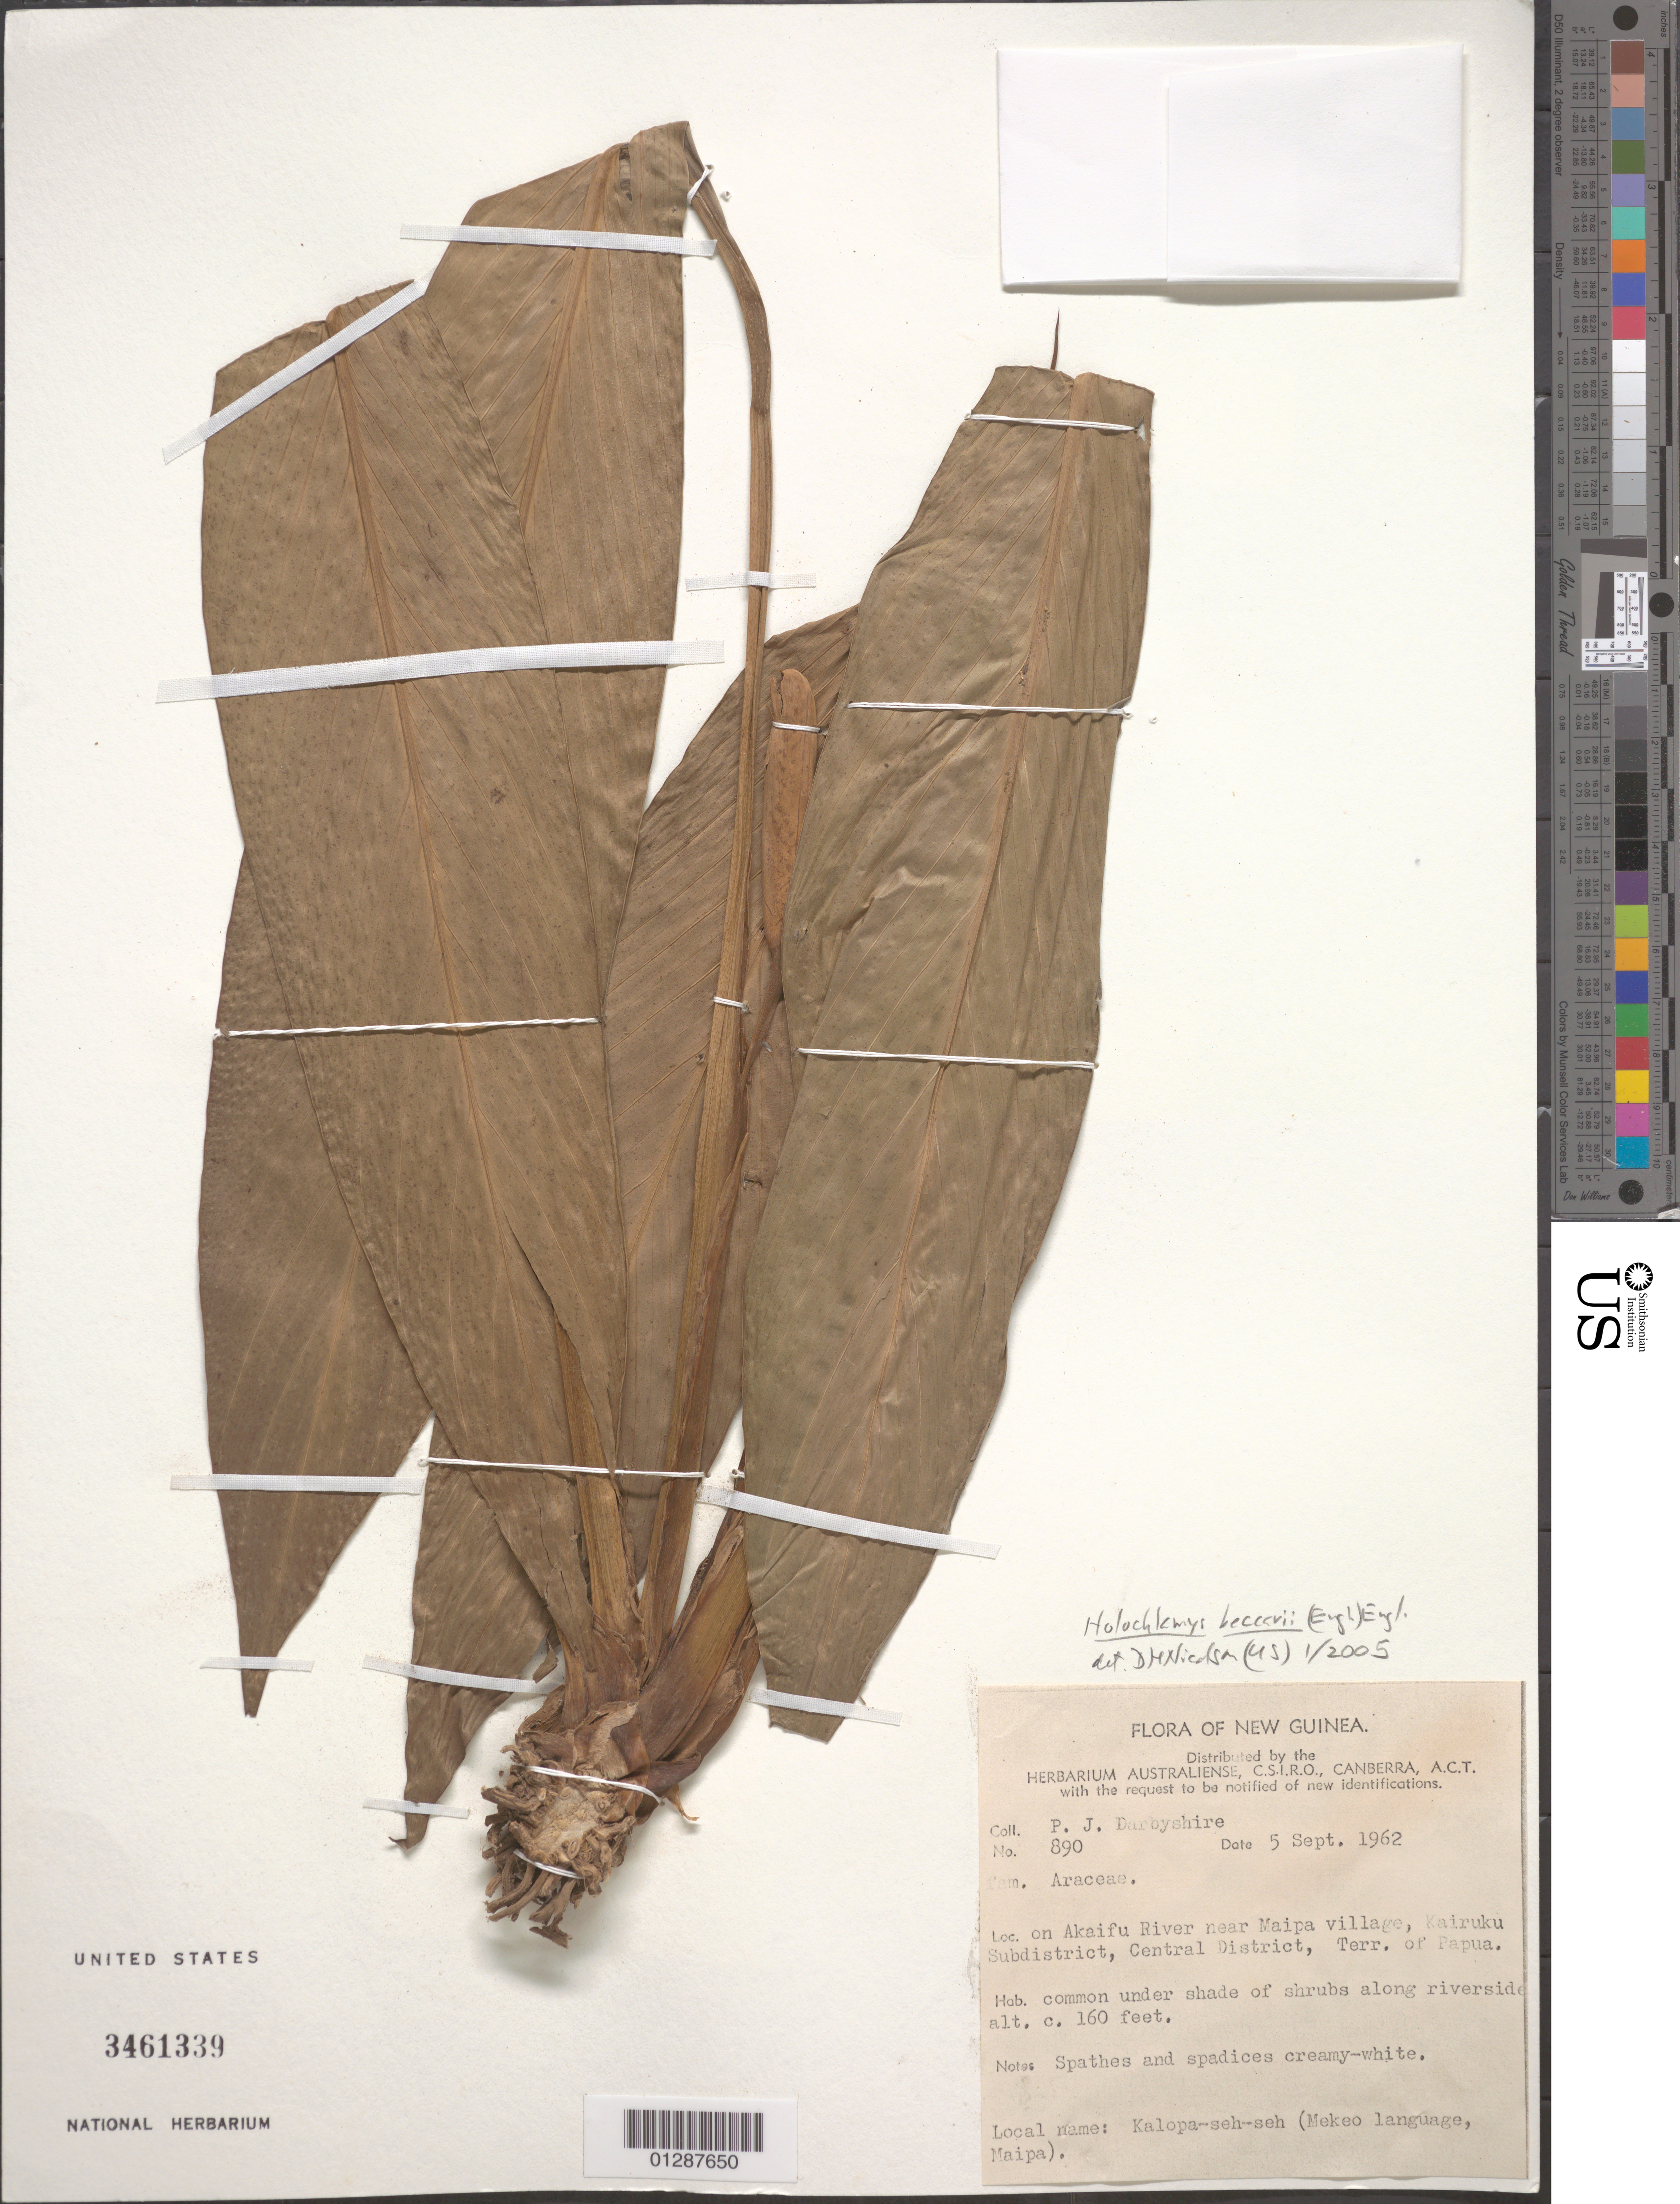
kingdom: Plantae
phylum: Tracheophyta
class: Liliopsida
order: Alismatales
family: Araceae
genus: Holochlamys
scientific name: Holochlamys beccarii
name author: Engl.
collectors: P. Darbyshire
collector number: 890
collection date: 1962-09-05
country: Papua New Guinea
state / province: Central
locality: New Guinea. On Akaifu River near Maipa village, Kairuku Subdistrict, Central District, Terr. of Papua.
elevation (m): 49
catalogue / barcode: US 3461339